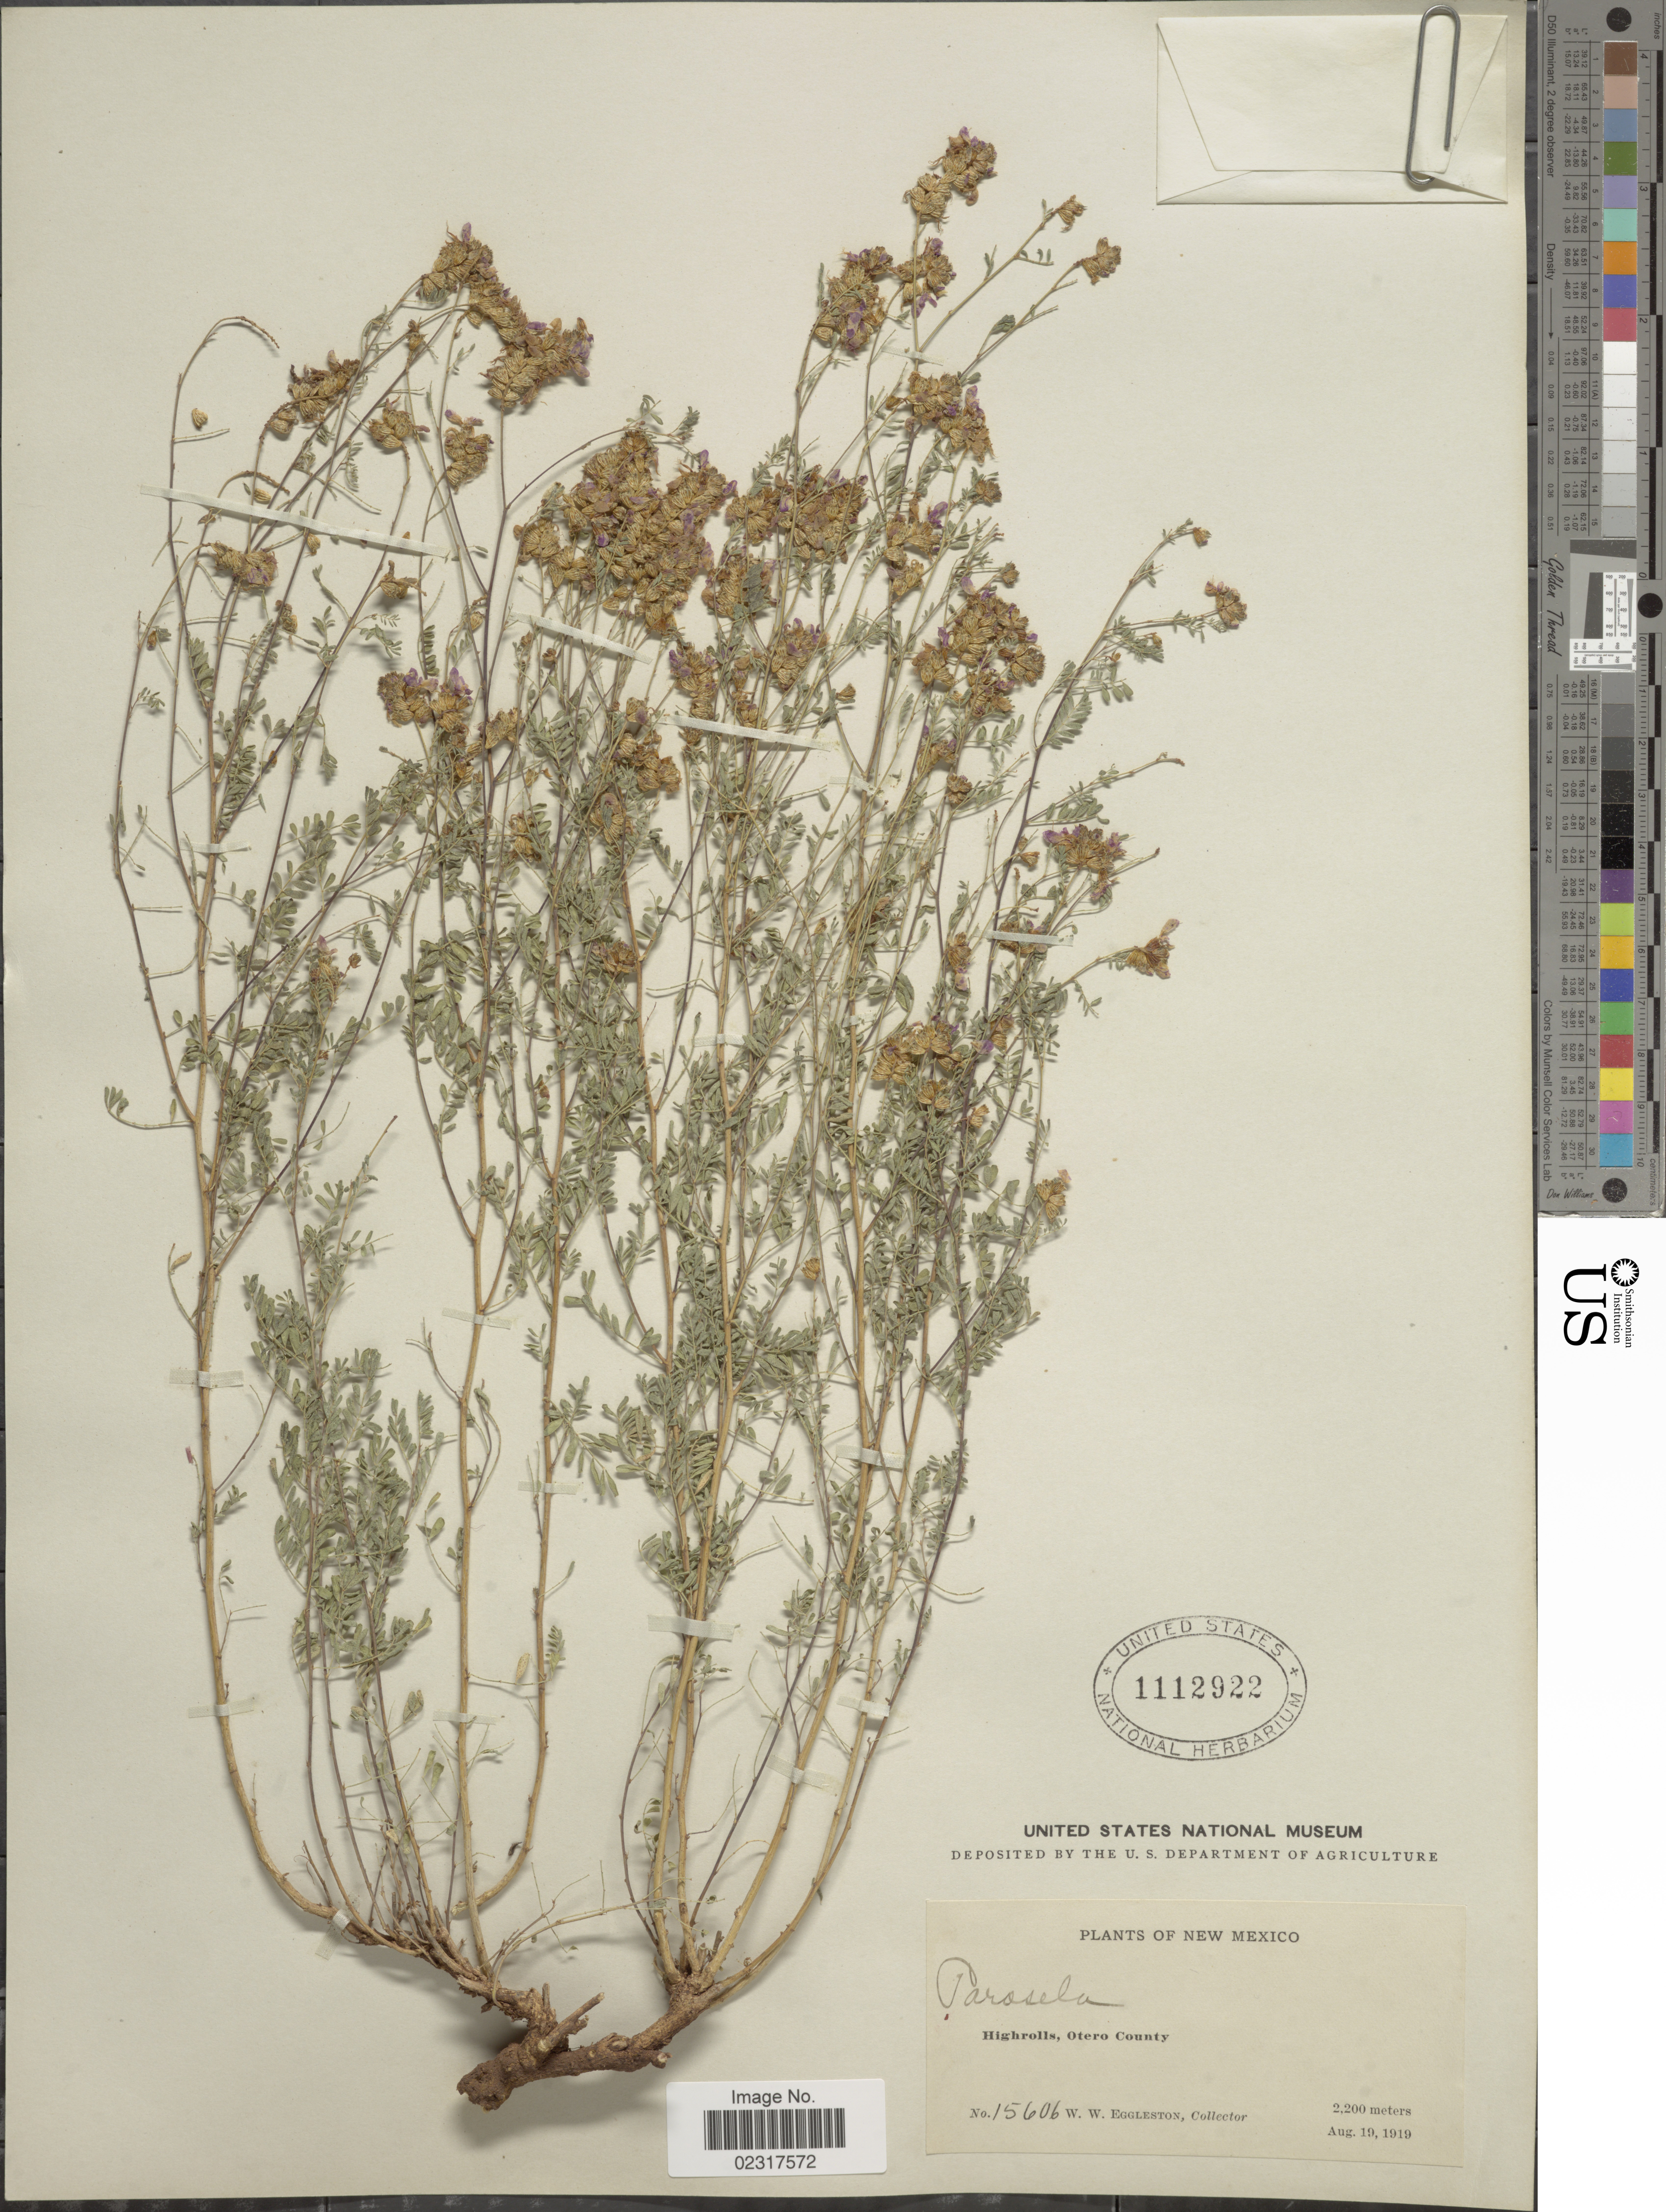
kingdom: Plantae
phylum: Tracheophyta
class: Magnoliopsida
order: Fabales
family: Fabaceae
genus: Dalea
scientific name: Dalea frutescens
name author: A. Gray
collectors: W. W. Eggleston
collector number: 15606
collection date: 1919-08-19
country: United States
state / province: New Mexico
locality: Highrolls, Otero County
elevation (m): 2200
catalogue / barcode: US 1112922